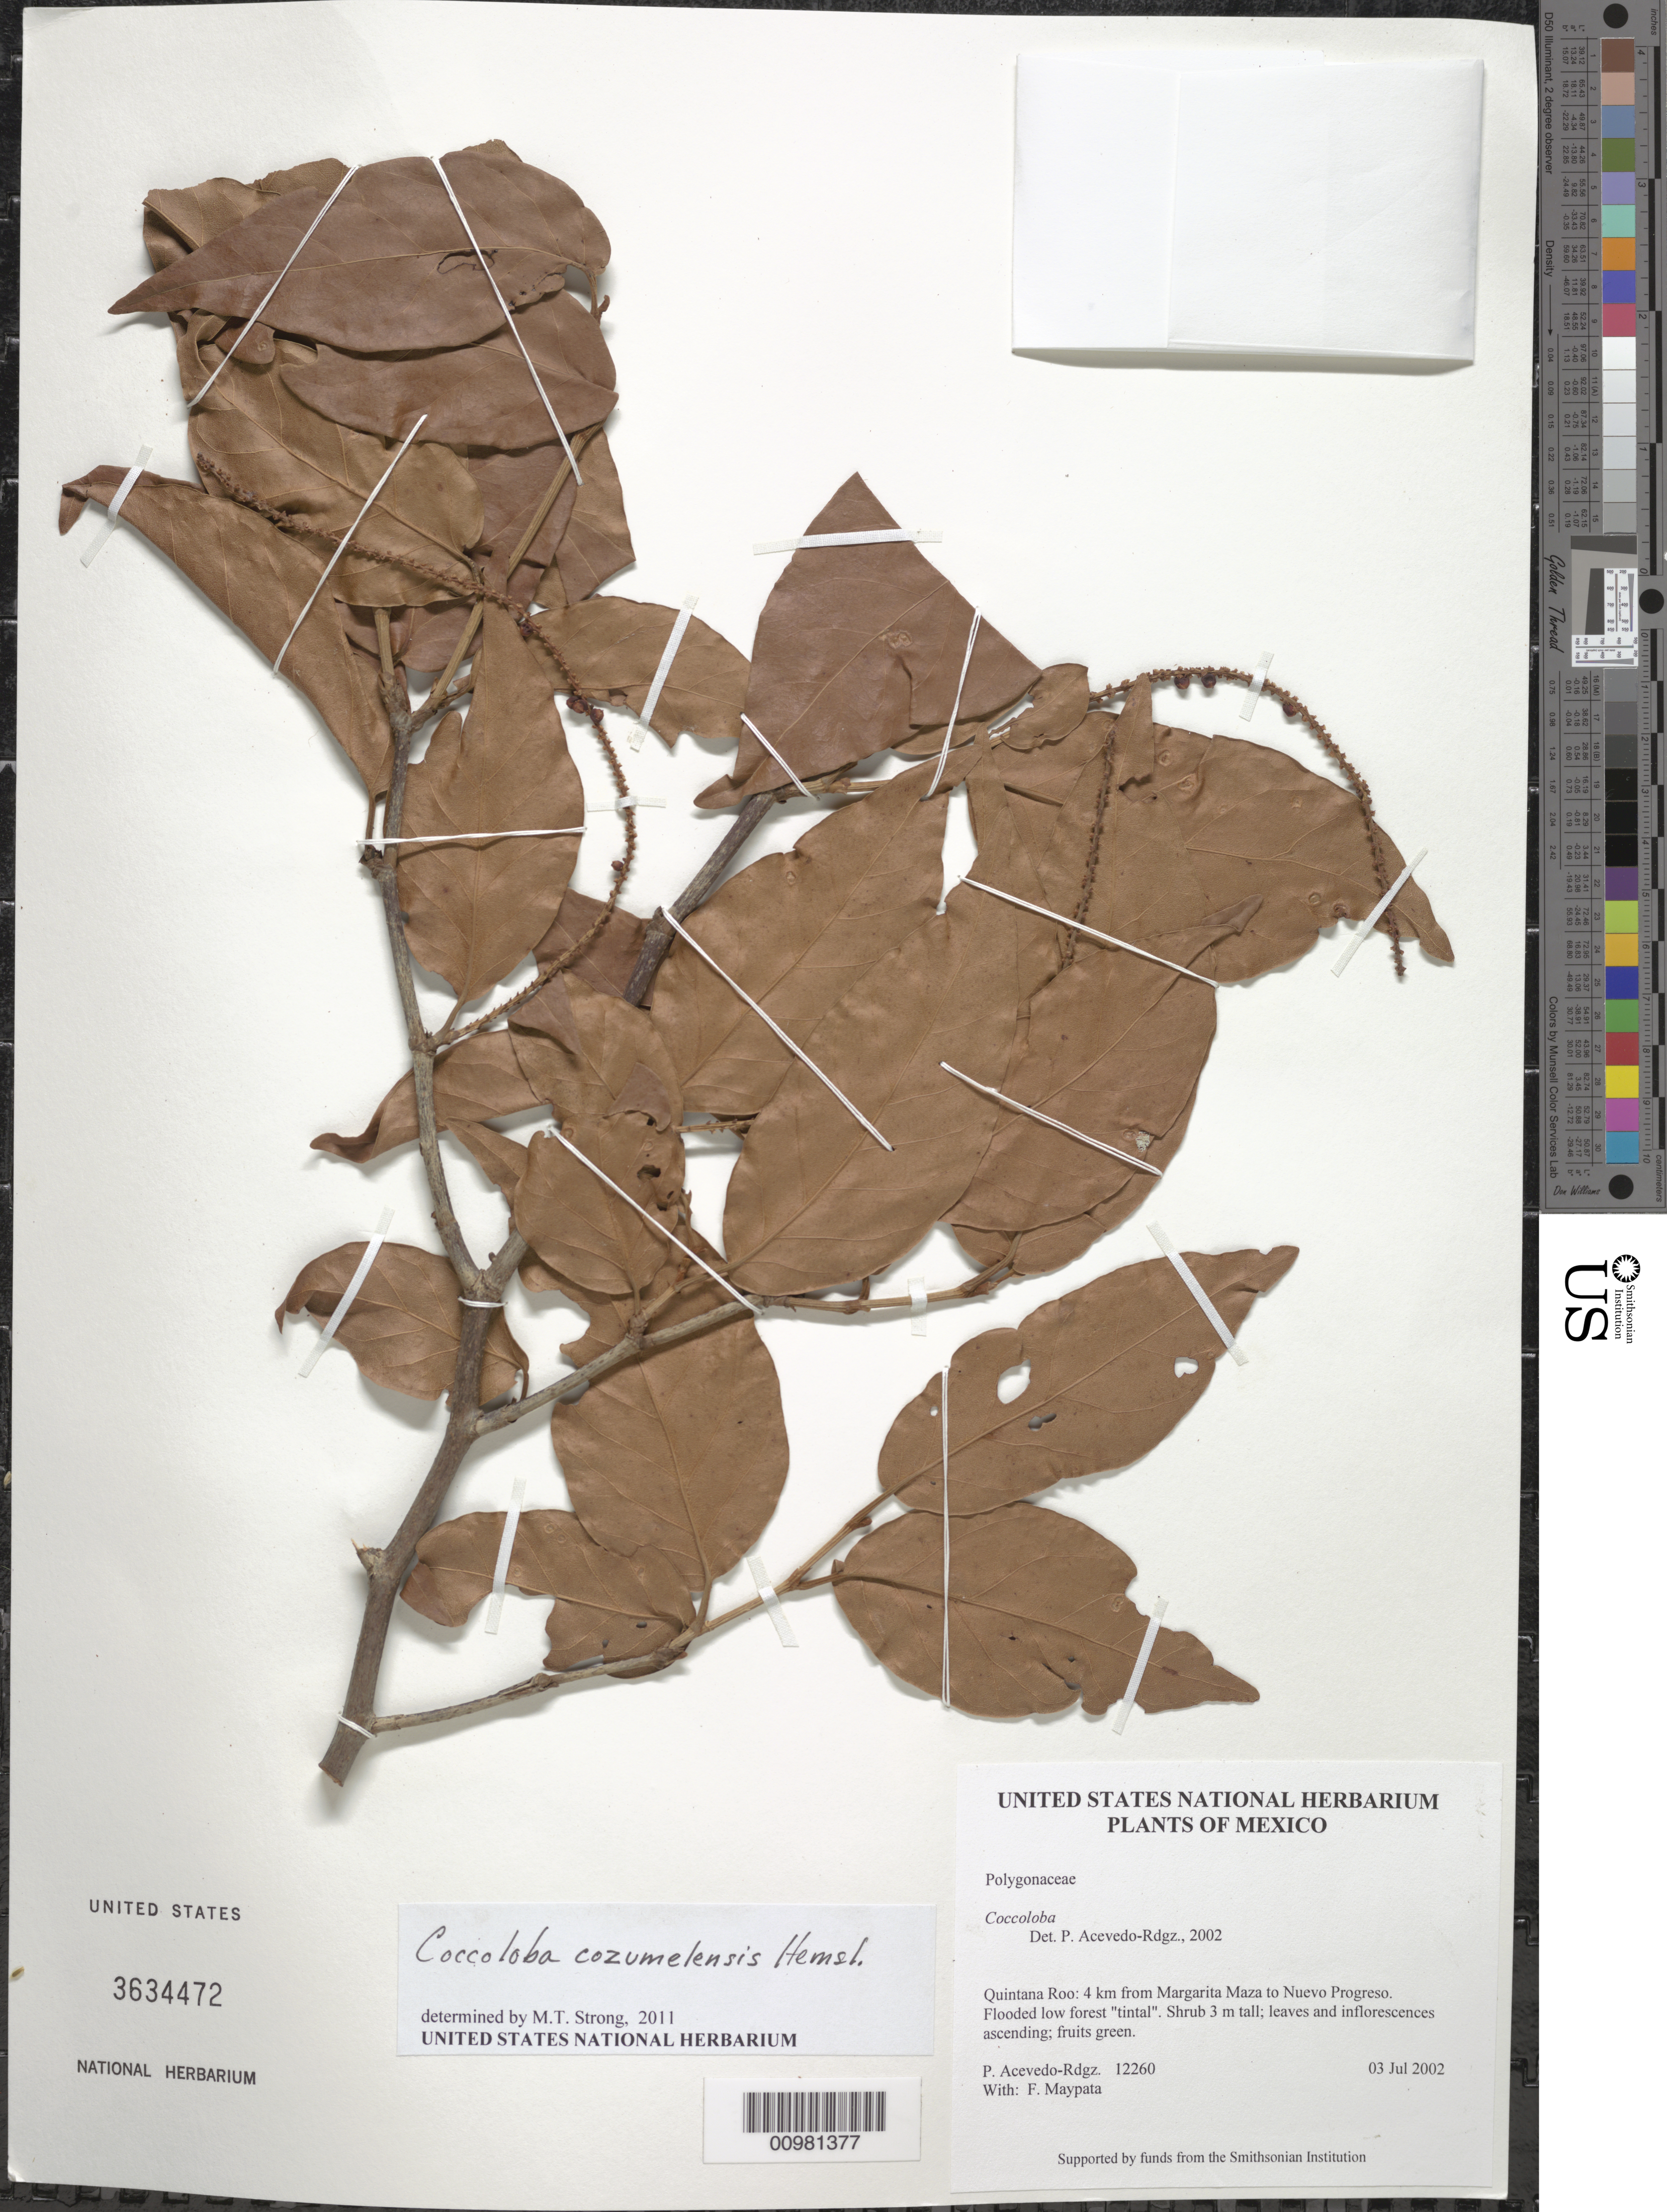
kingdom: Plantae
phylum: Tracheophyta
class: Magnoliopsida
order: Caryophyllales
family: Polygonaceae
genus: Coccoloba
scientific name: Coccoloba cozumelensis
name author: Hemsl.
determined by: Strong, M. T., (US), Smithsonian Institution - National Museum of Natural History (UNITED STATES)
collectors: P. Acevedo-Rodr. & F. Maypata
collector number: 12260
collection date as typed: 03 Jul 2002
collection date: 2002-07-03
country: Mexico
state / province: Quintana Roo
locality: Quintana Roo: 4 km from Margarita Maza to Nuevo Progreso.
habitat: Flooded low forest "tintal".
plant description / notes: US, NY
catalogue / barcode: US 3634472